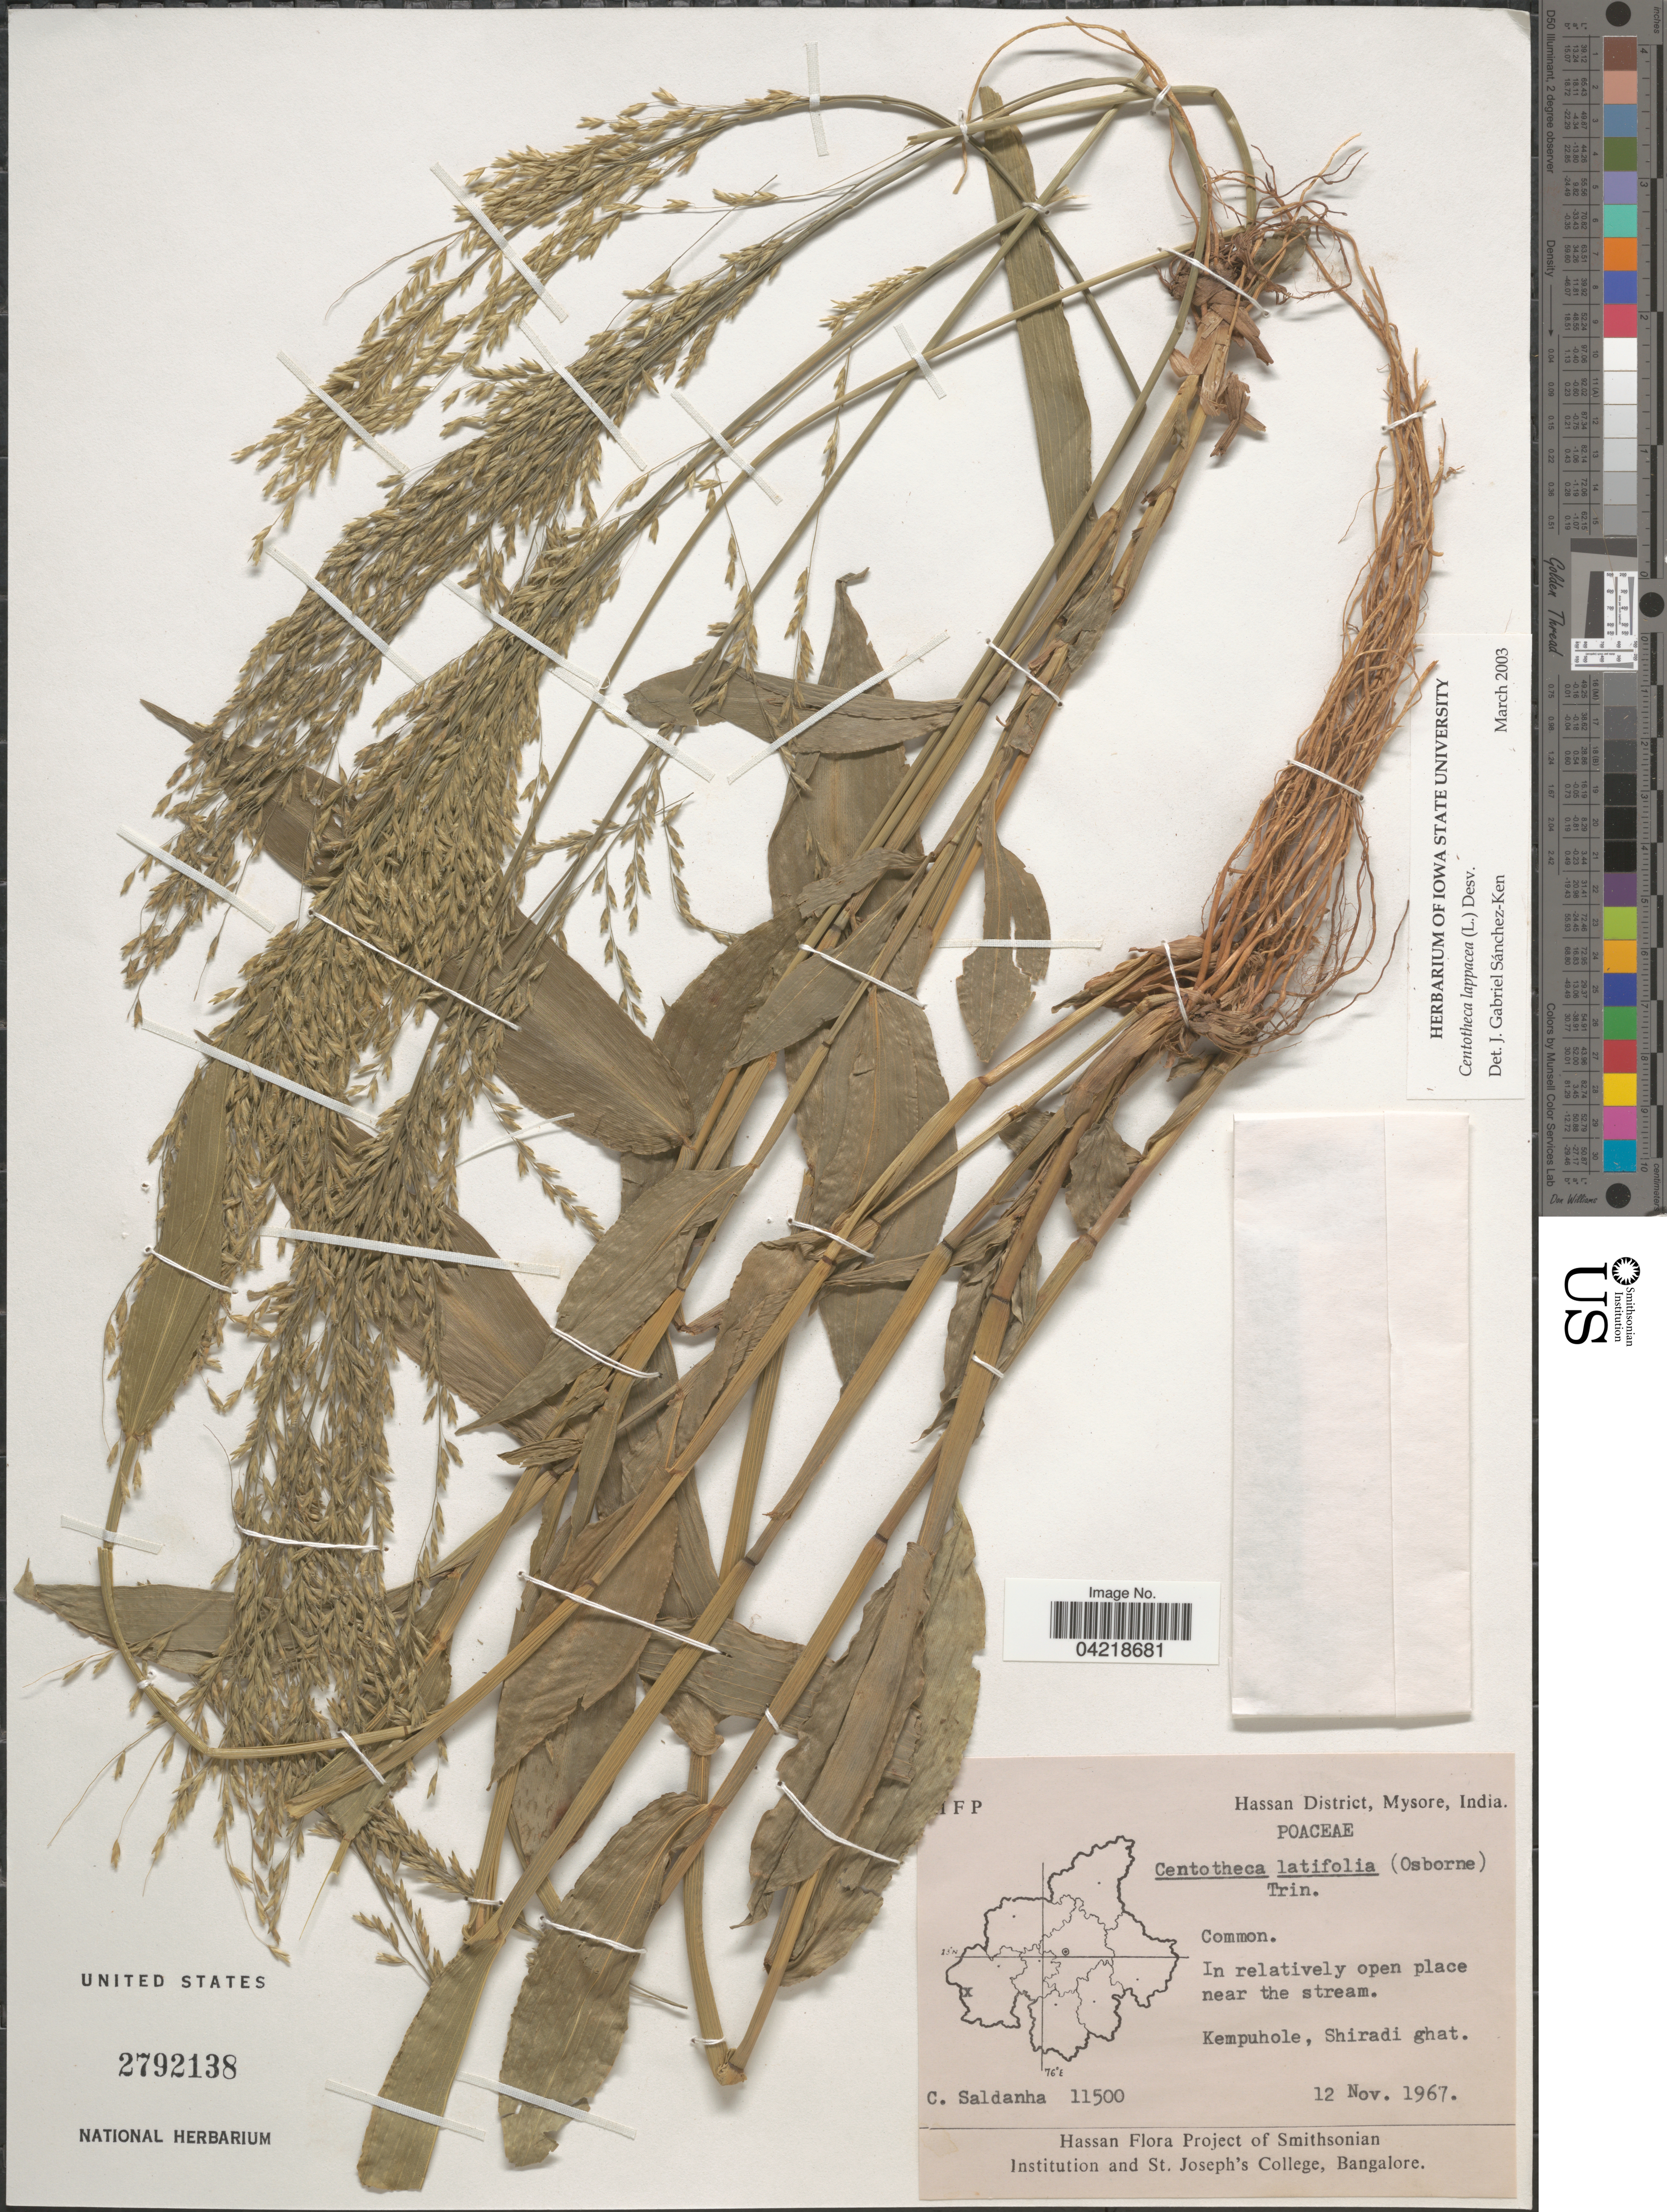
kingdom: Plantae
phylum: Tracheophyta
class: Liliopsida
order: Poales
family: Poaceae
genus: Centotheca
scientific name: Centotheca lappacea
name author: (L.) Desv.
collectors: C. Saldanha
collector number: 11500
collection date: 1967-11-12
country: India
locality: Hassan District, Mysore. Kempuhole, Shiradi ghat.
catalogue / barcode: US 2792138